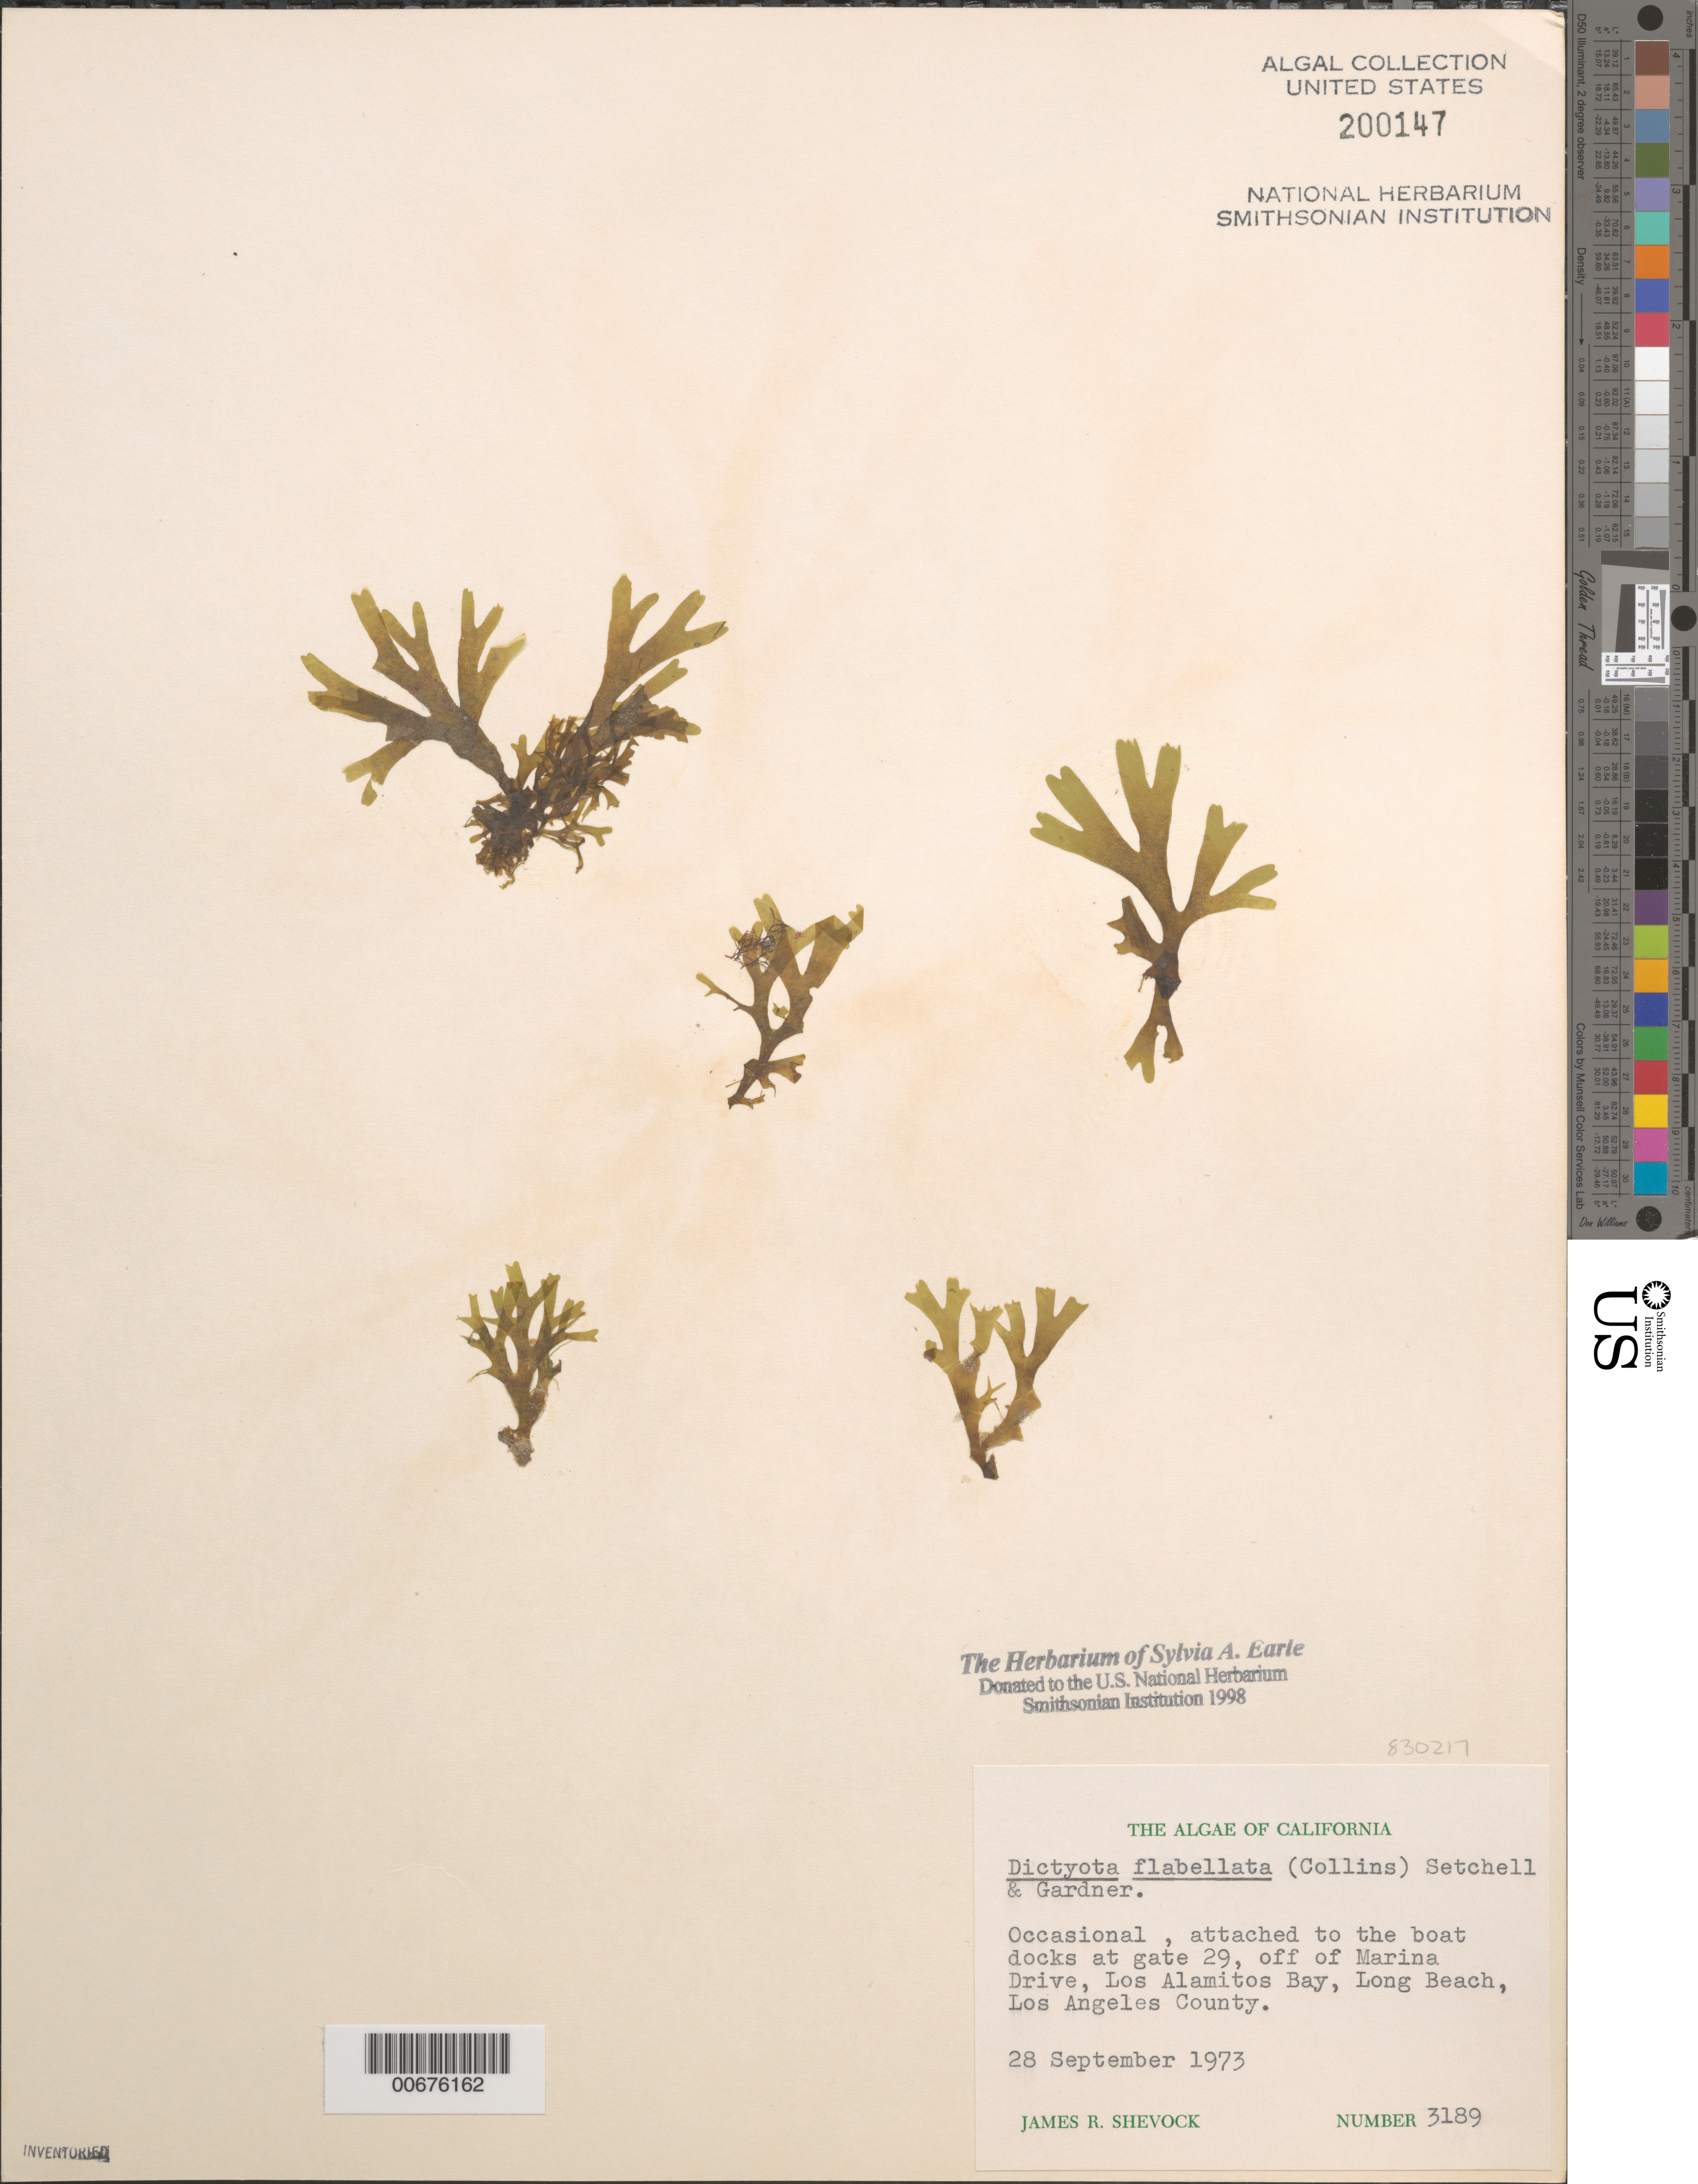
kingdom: Chromista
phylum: Ochrophyta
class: Phaeophyceae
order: Dictyotales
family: Dictyotaceae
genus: Dictyota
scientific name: Dictyota flabellata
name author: (Collins) Setch. & N.L. Gardner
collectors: J. R. Shevock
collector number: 3189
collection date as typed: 28 Sep 1973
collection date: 1973-09-28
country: United States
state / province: California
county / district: Los Angeles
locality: Los Alamitos Bay, gate 29, off Marina Drive, Long Beach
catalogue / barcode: US 200147